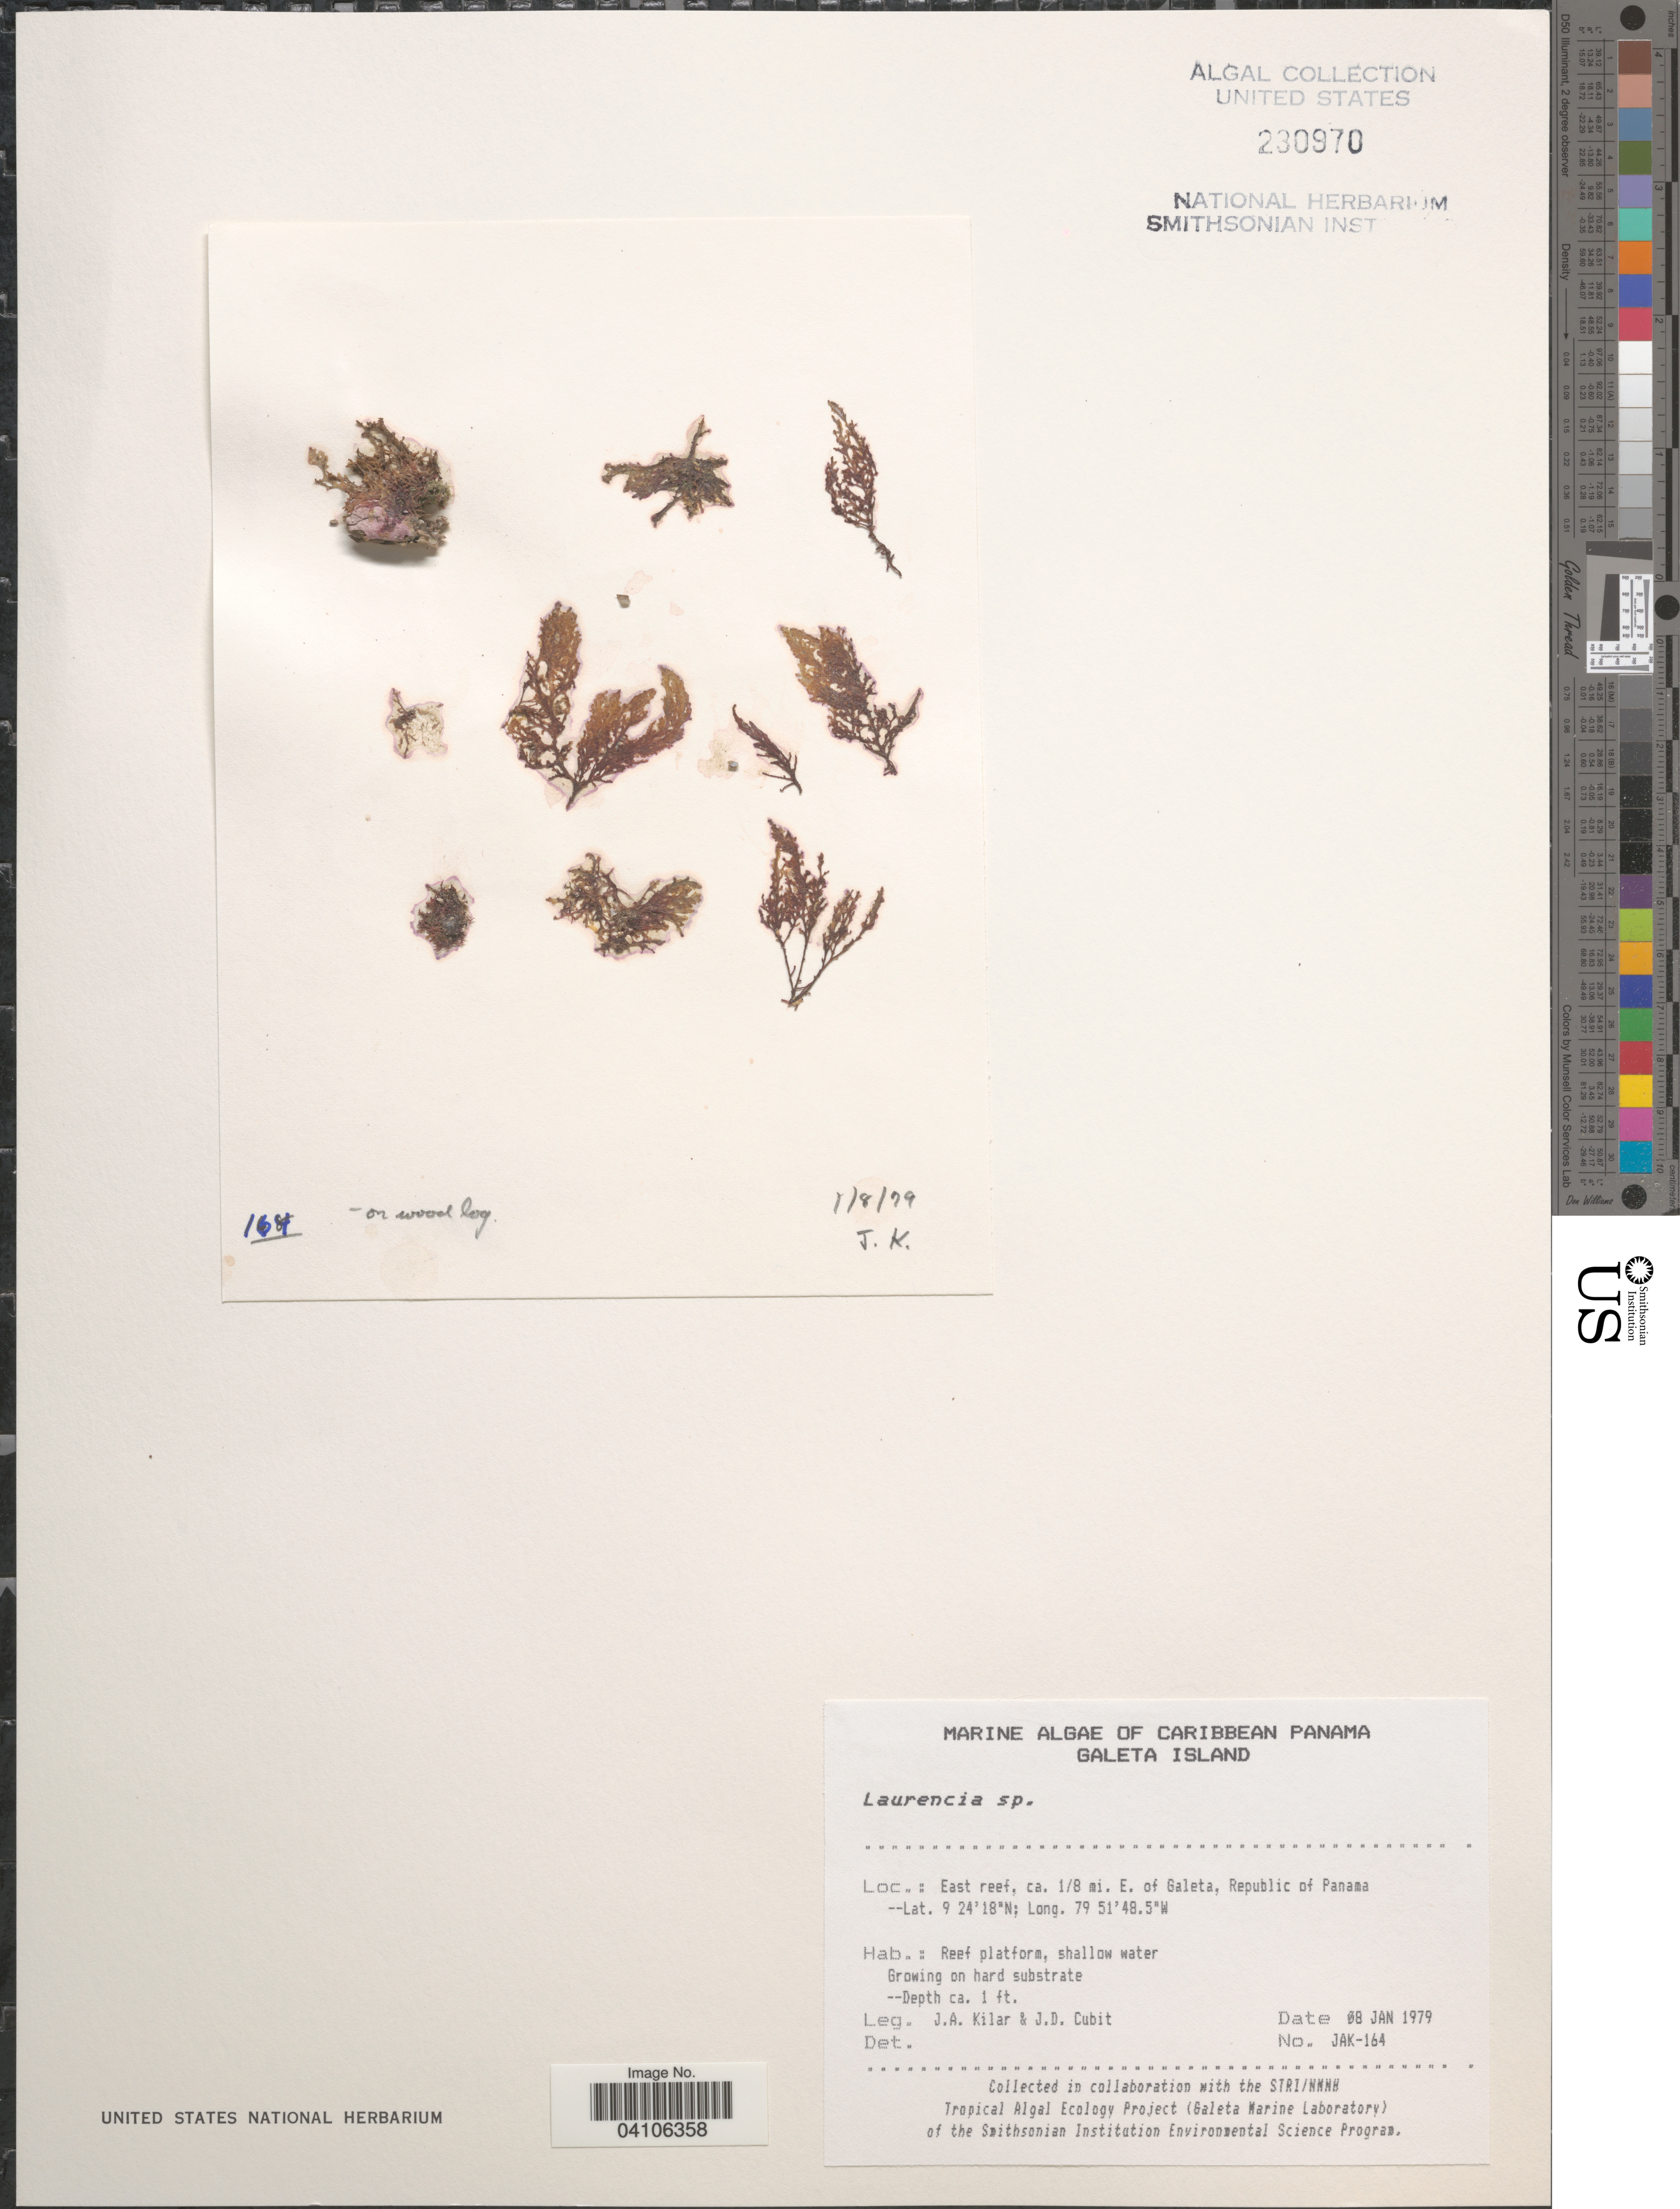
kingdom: Plantae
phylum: Rhodophyta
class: Florideophyceae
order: Ceramiales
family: Rhodomelaceae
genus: Laurencia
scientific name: Laurencia sp.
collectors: J. A. Kilar & J. Cubit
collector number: JAK-164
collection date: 1979-01-08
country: Panama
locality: Caribbean Panama. Galeta Island. East reef, ca. ⅛ mi. E. of Galeta, Republic of Panama.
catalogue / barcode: US 230970